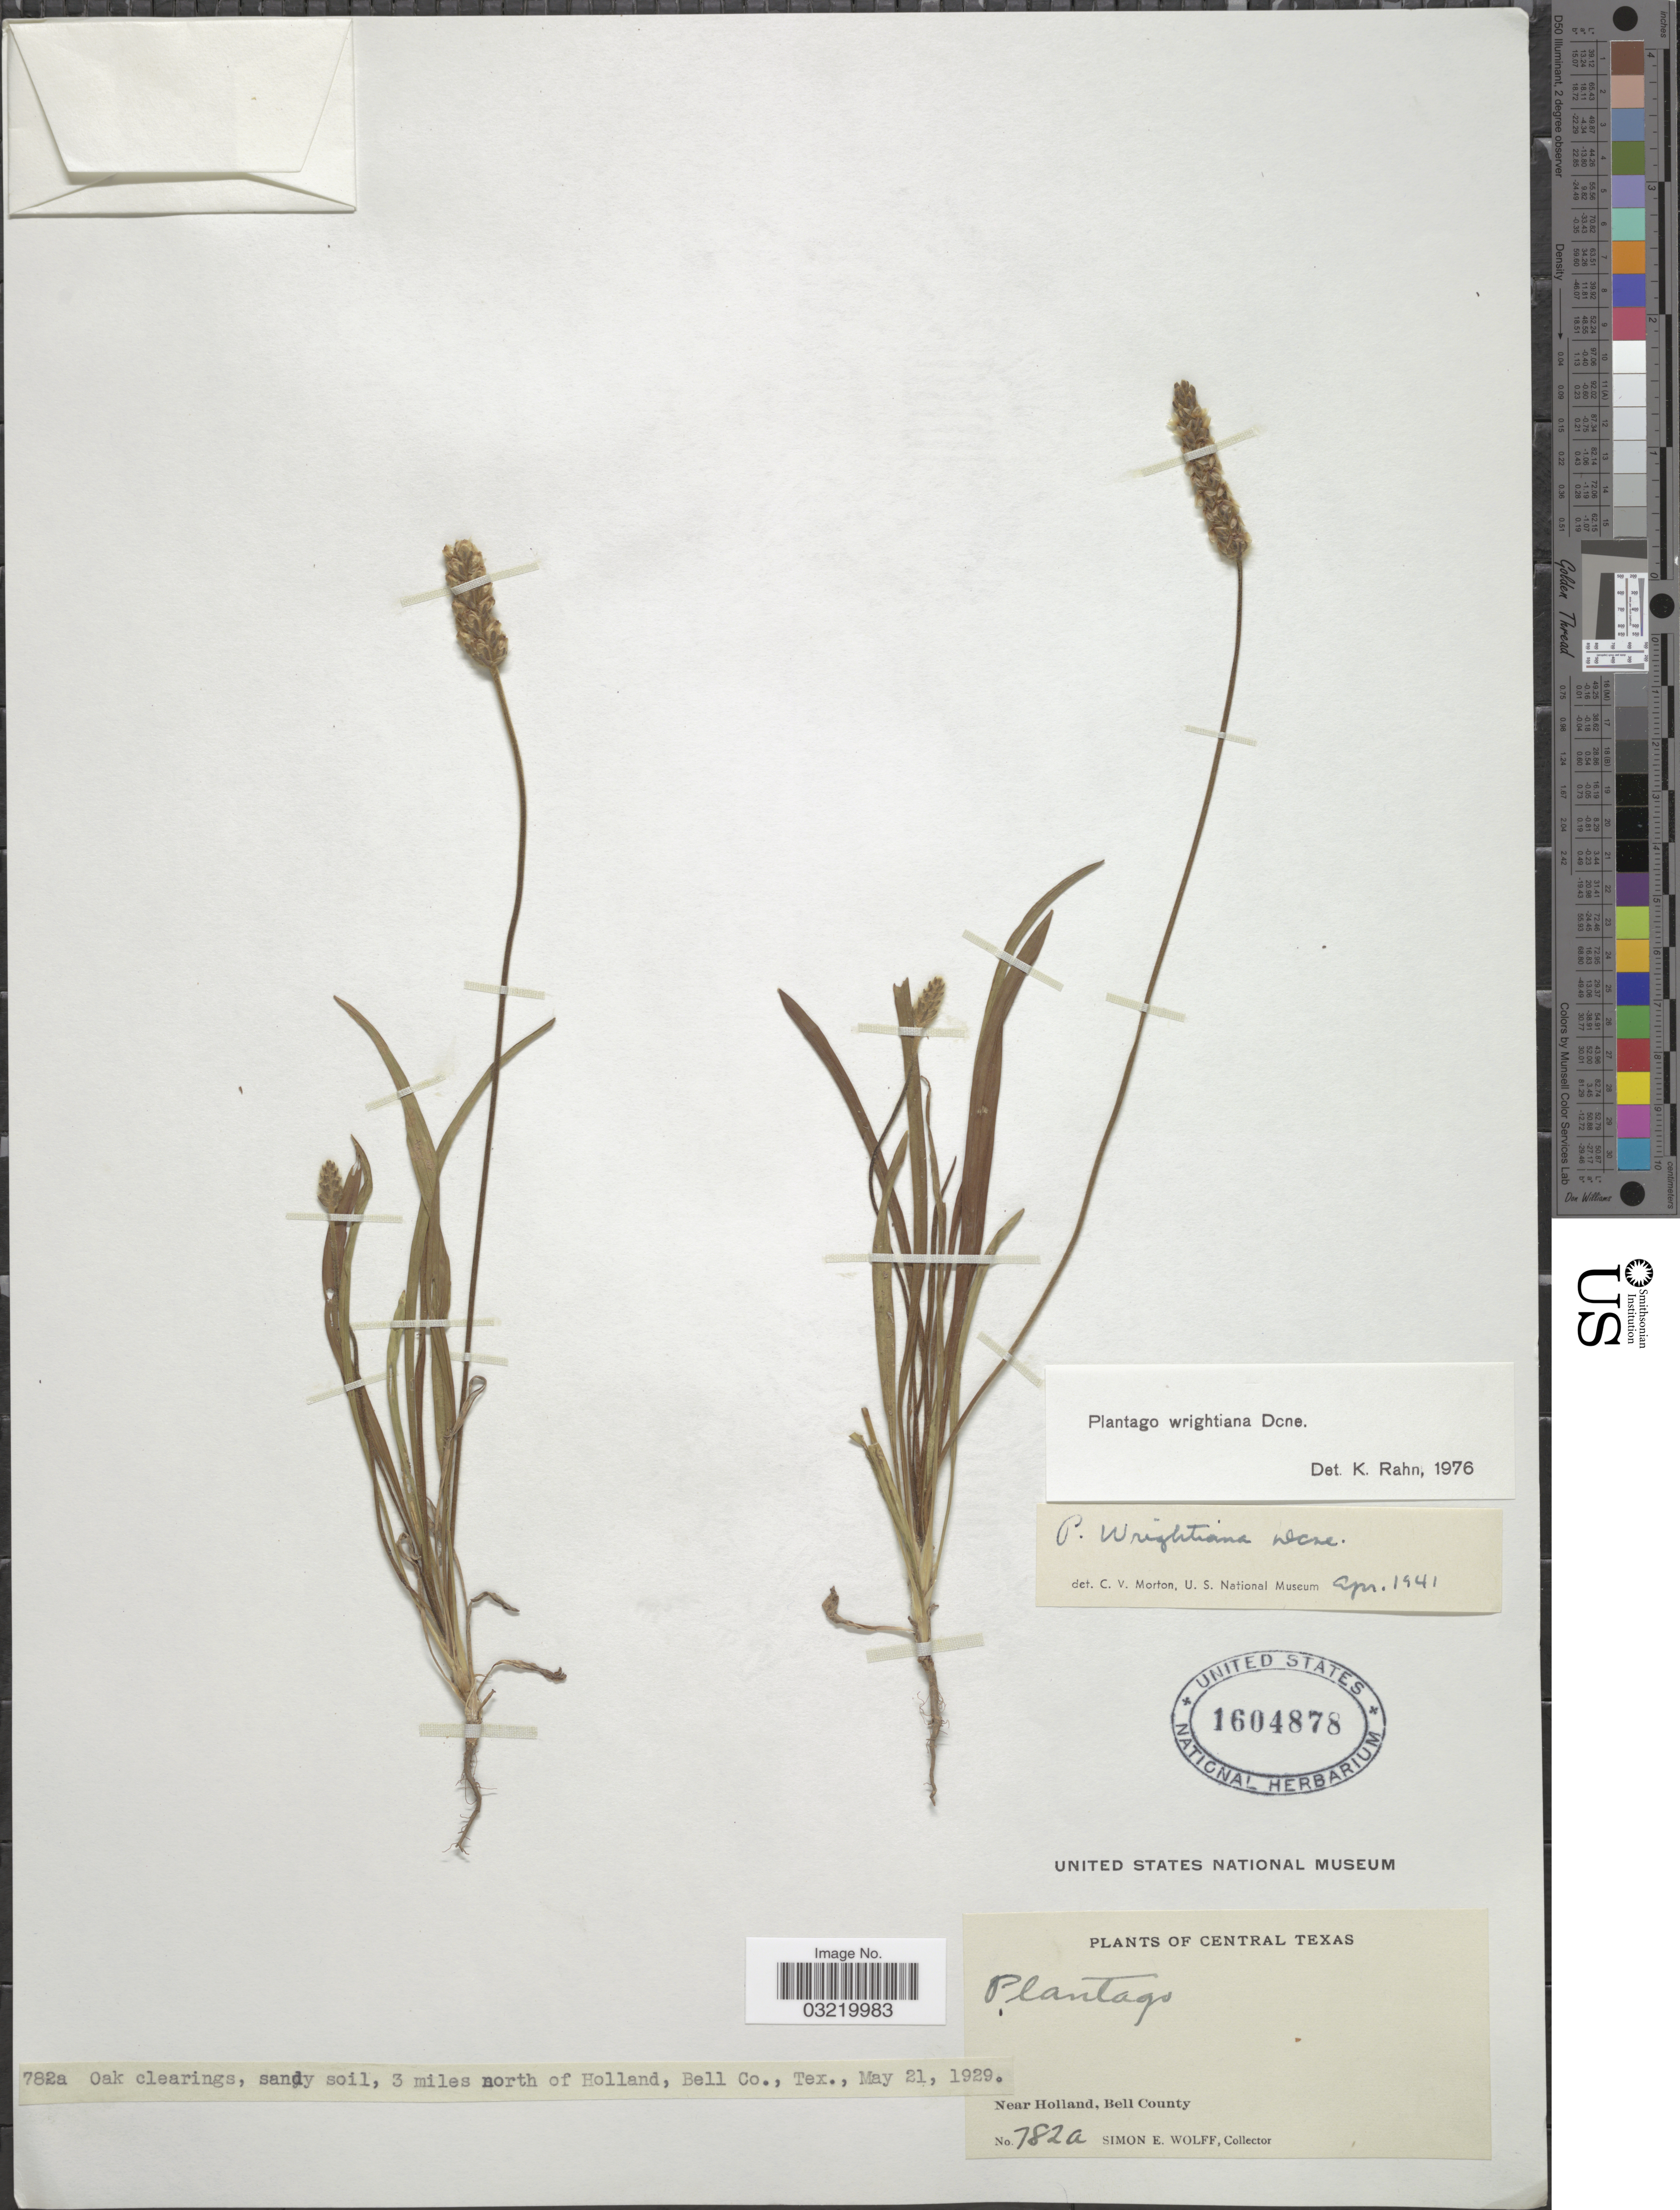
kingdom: Plantae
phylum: Tracheophyta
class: Magnoliopsida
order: Lamiales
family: Plantaginaceae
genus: Plantago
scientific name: Plantago wrightiana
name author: Decne. ex A. DC.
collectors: S. E. Wolff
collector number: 782a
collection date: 1929-05-21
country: United States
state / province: Texas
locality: Central Texas. Near Holland, Bell County. 3 miles north of Holland.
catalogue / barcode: US 1604878